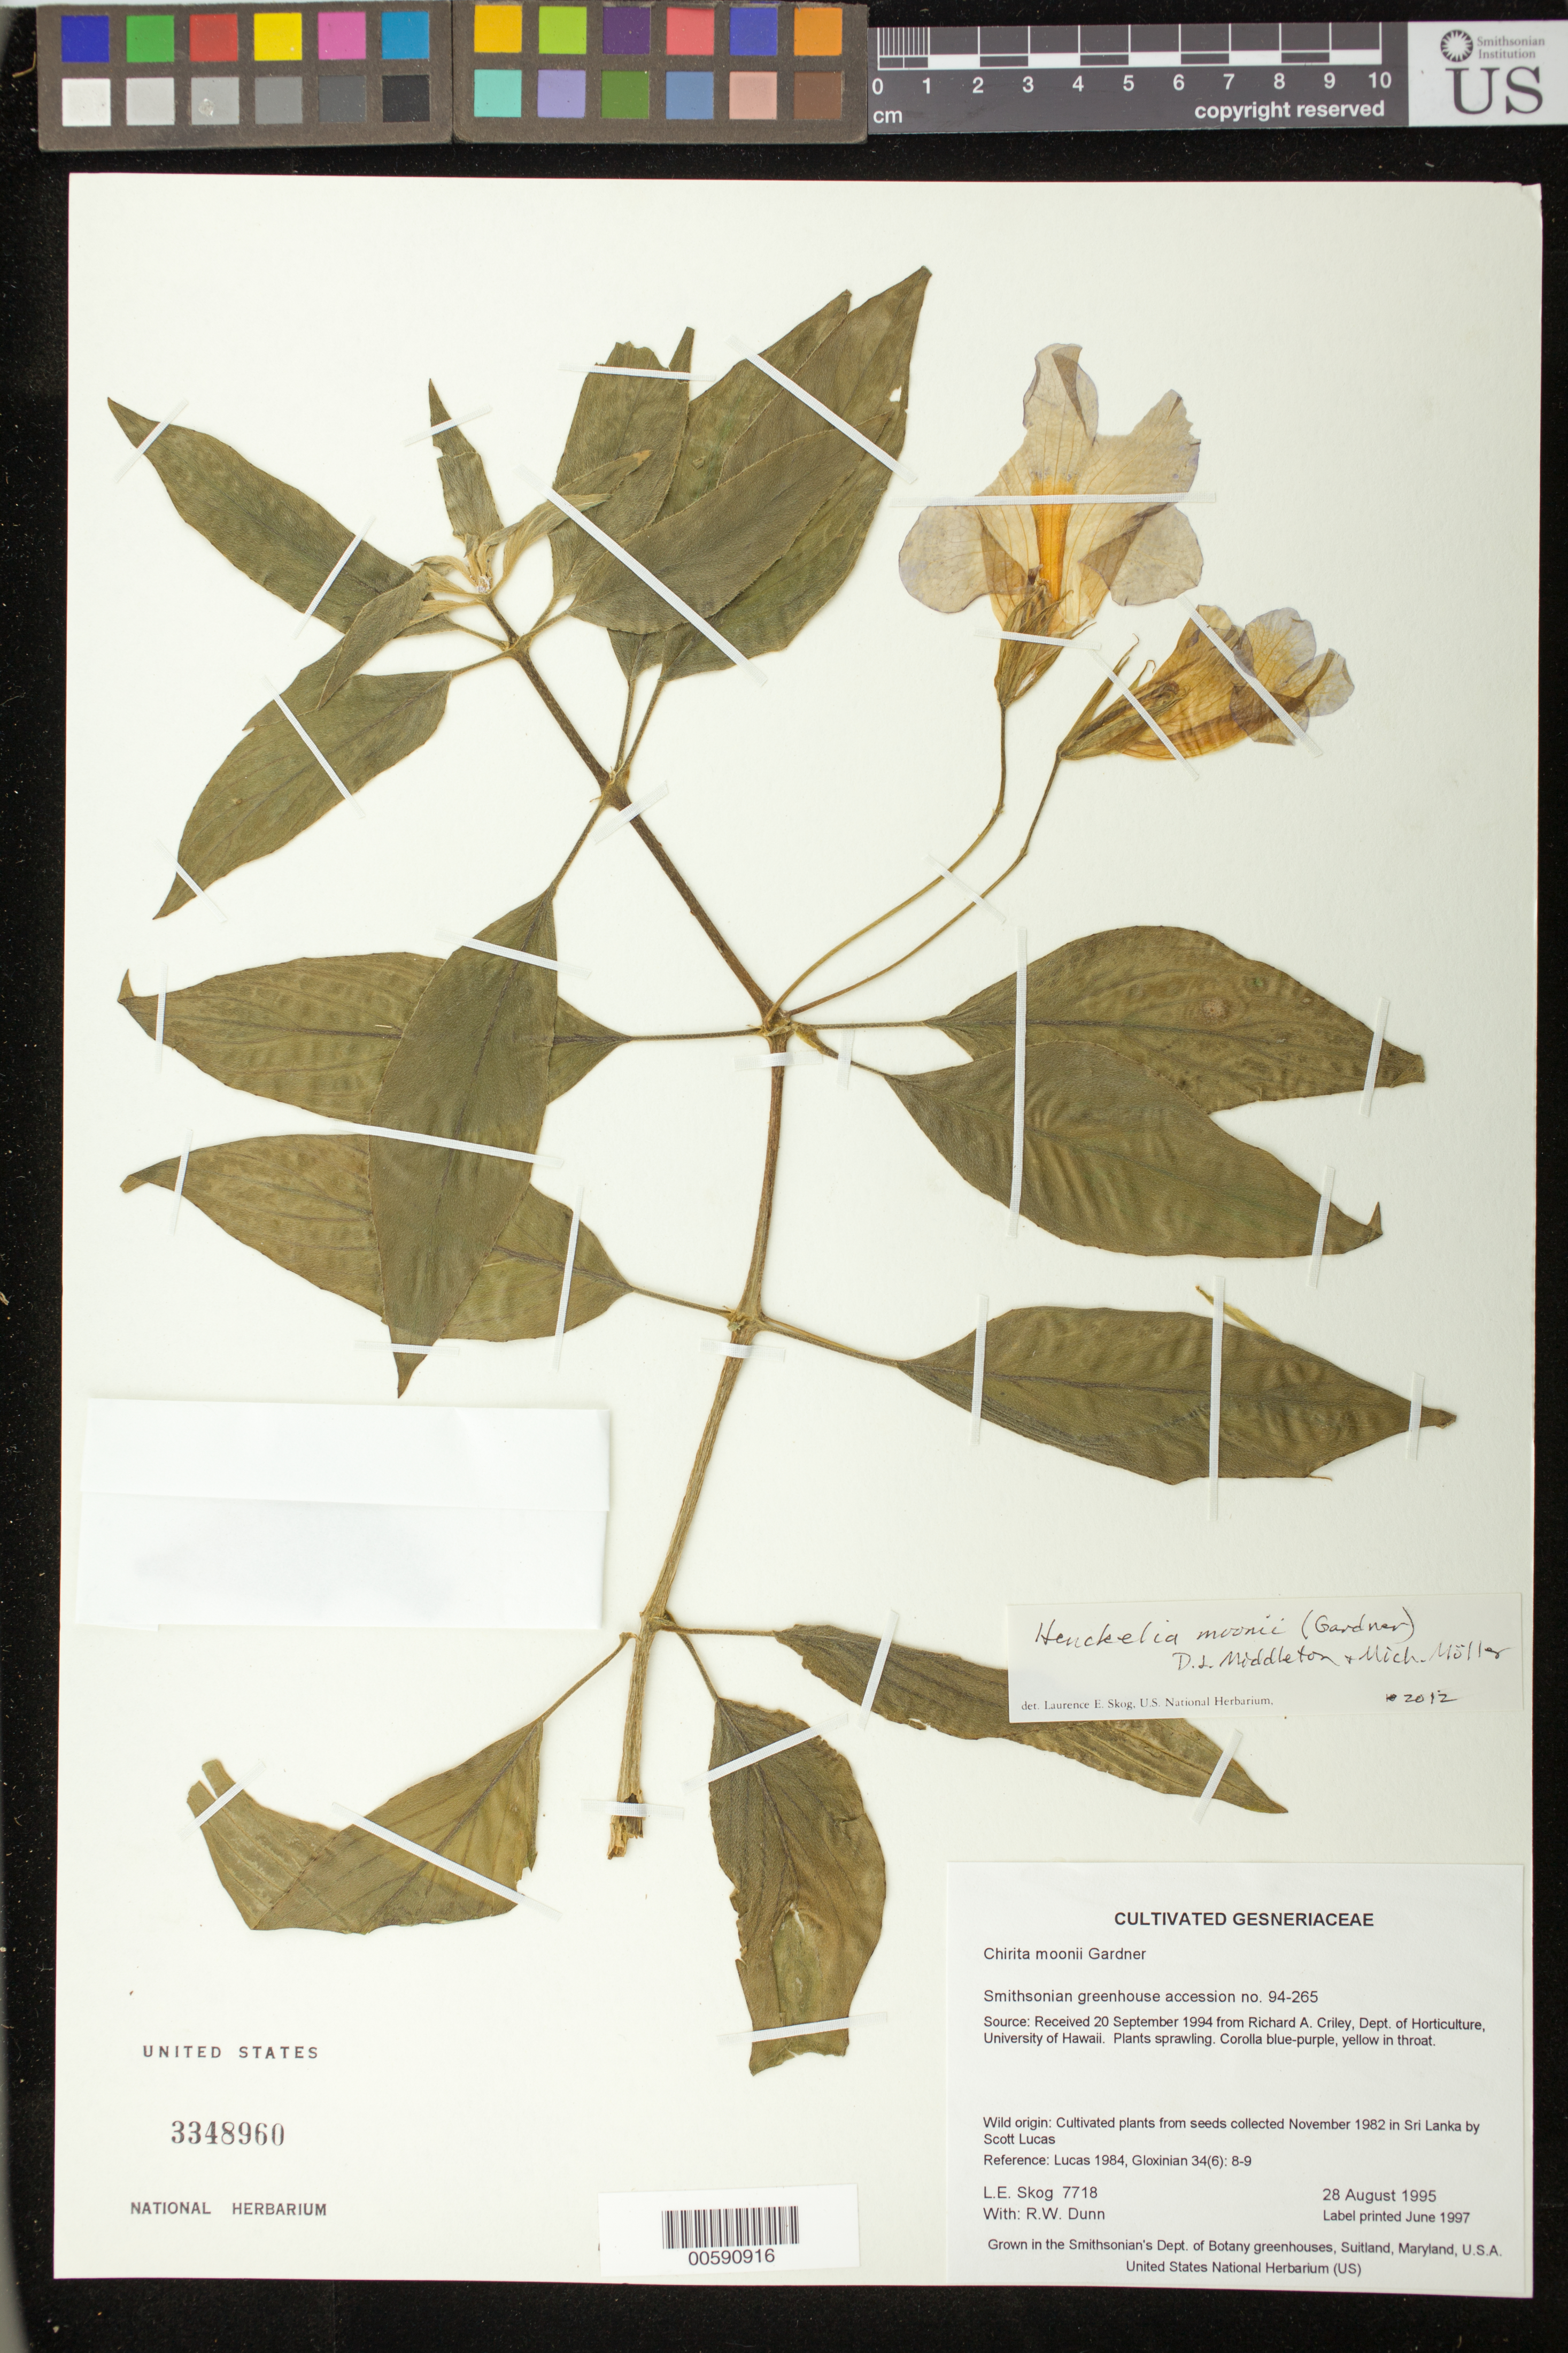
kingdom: Plantae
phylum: Tracheophyta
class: Magnoliopsida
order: Lamiales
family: Gesneriaceae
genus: Henckelia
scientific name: Henckelia moonii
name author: (Gardner) D.J. Middleton & Mich. Möller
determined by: Skog, Laurence E.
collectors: L. E. Skog & R. Dunn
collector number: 7718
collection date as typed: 28 Aug 1995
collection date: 1995-08-28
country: Sri Lanka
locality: Grown in the Smithsonian's Dept. of Botany greenhouses, Suitland, Maryland, U.S.A.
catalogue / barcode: US 3348960